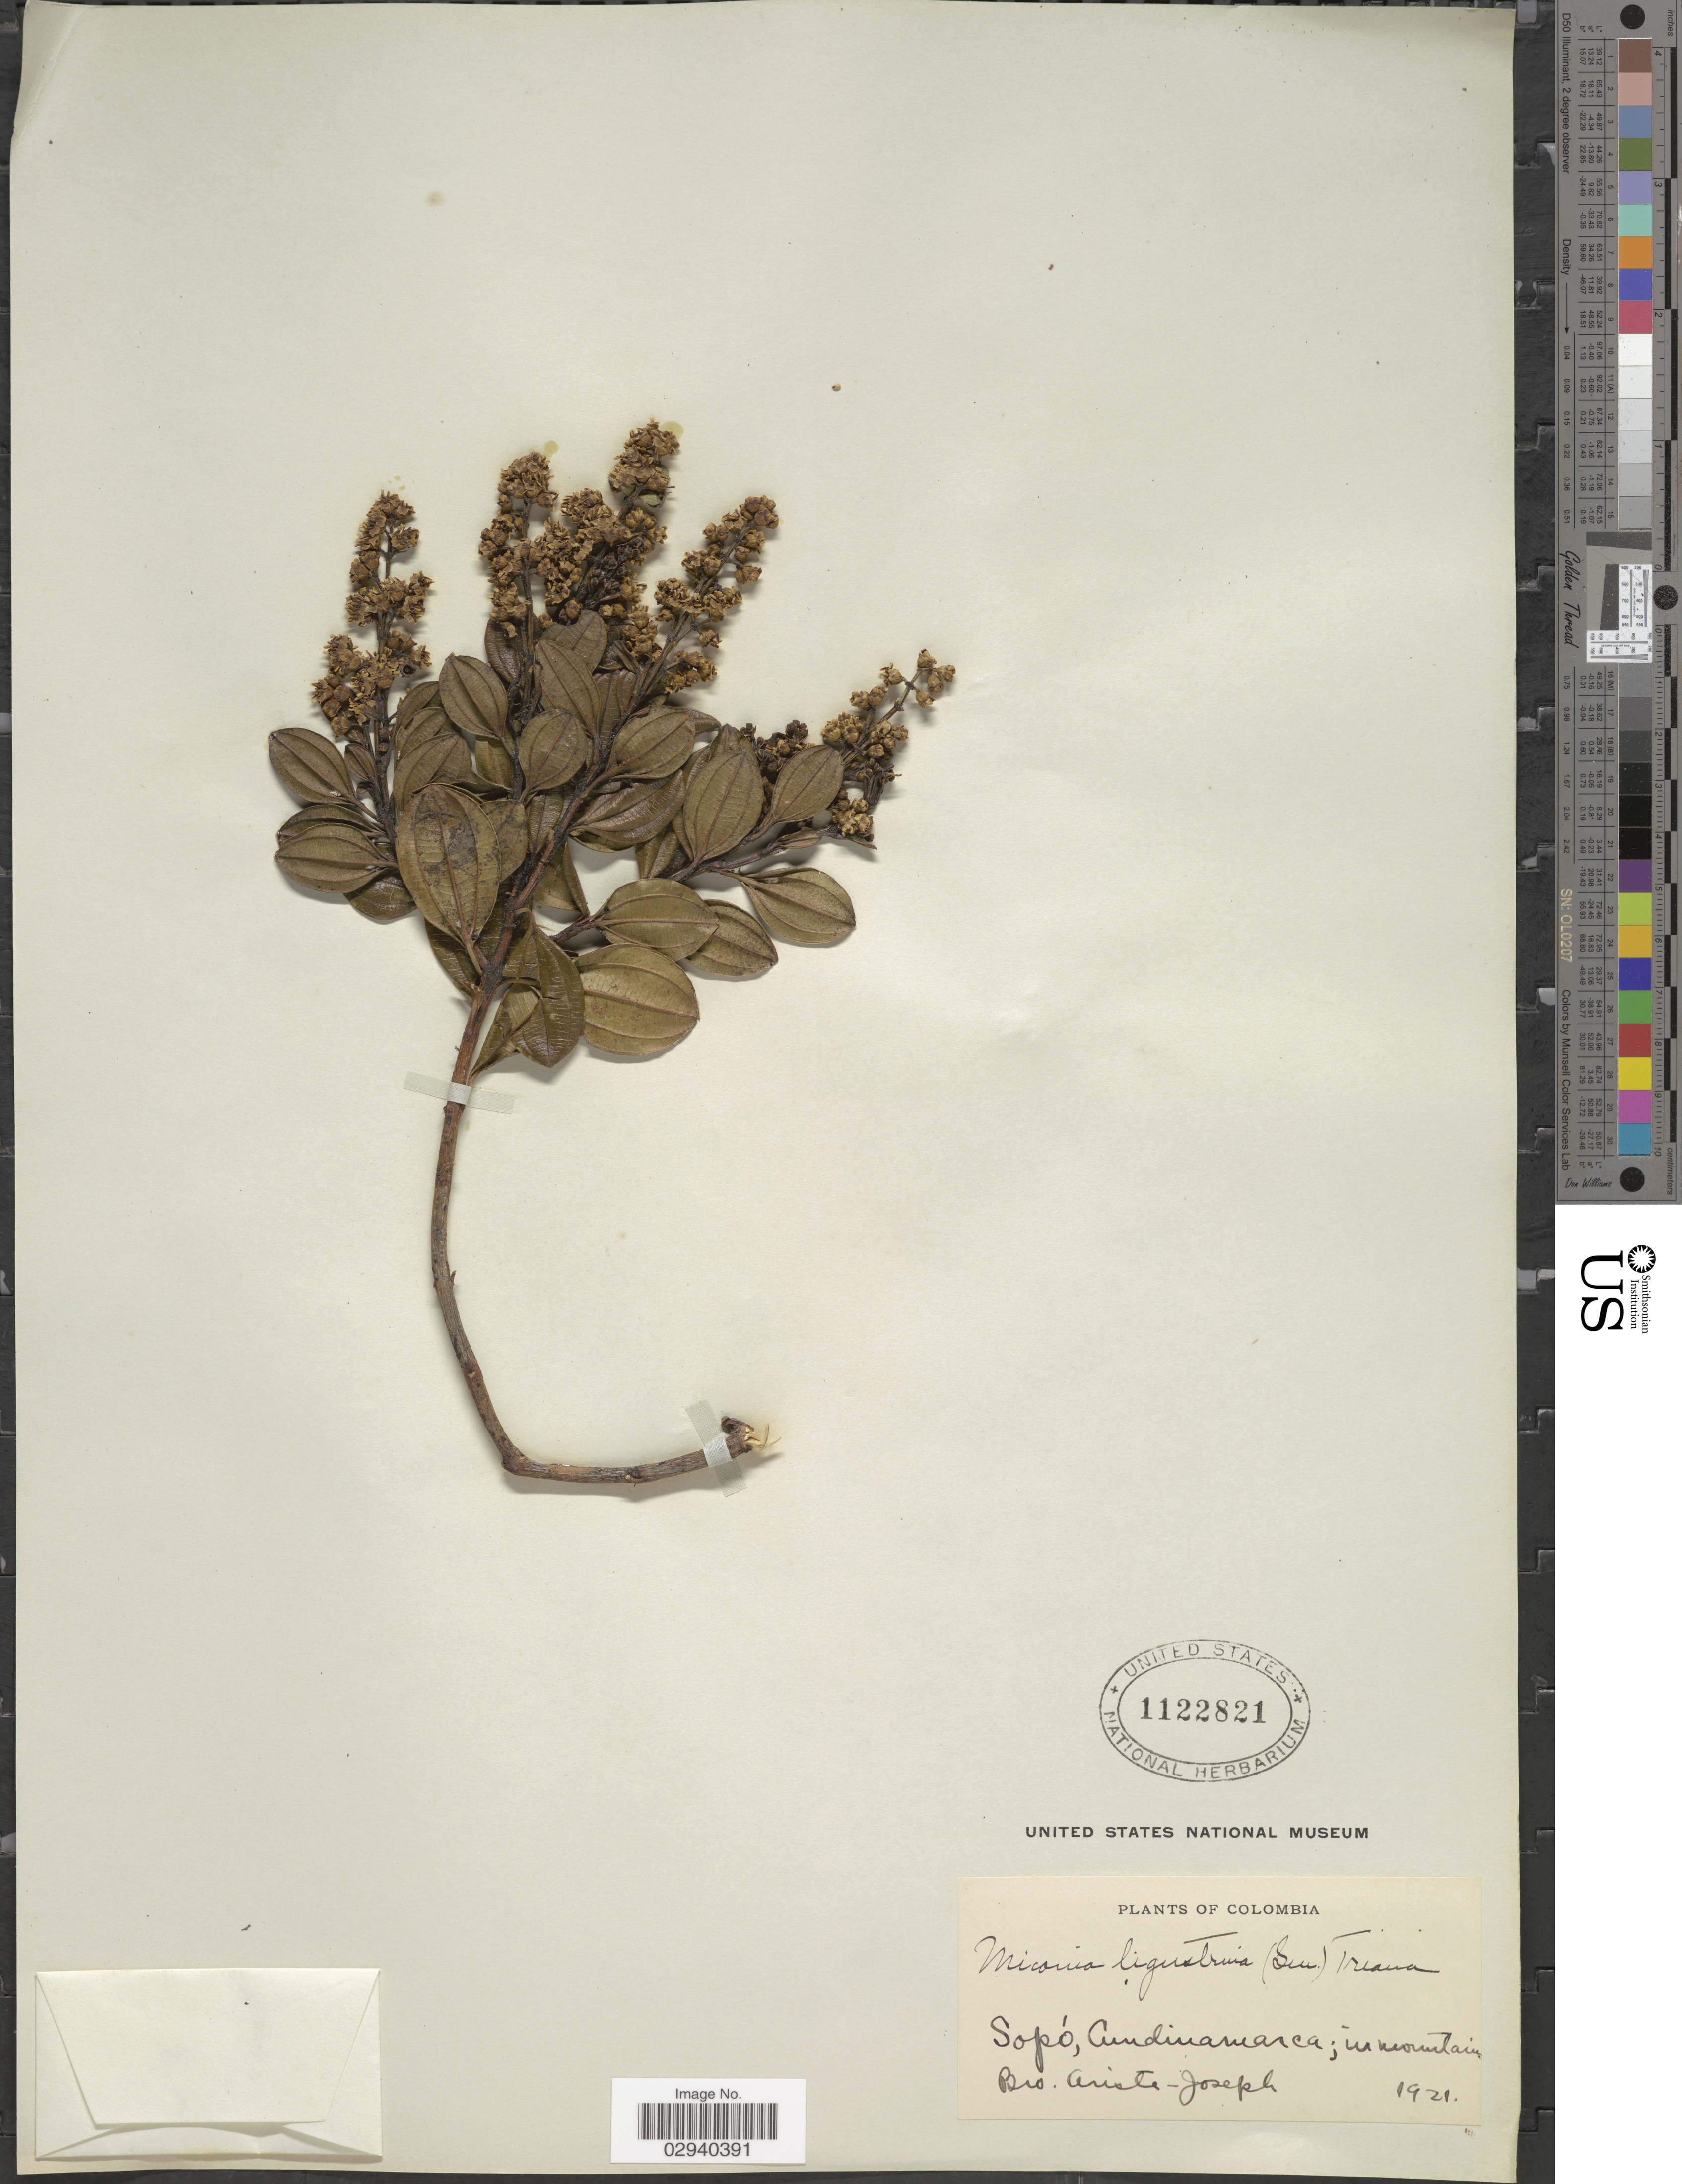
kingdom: Plantae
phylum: Tracheophyta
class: Magnoliopsida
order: Myrtales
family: Melastomataceae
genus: Miconia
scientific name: Miconia ligustrina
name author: (Sw.) Triana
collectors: Bro. Ariste-Joseph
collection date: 1921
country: Colombia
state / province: Cundinamarca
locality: Sopó; in mountain.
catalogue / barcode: US 1122821